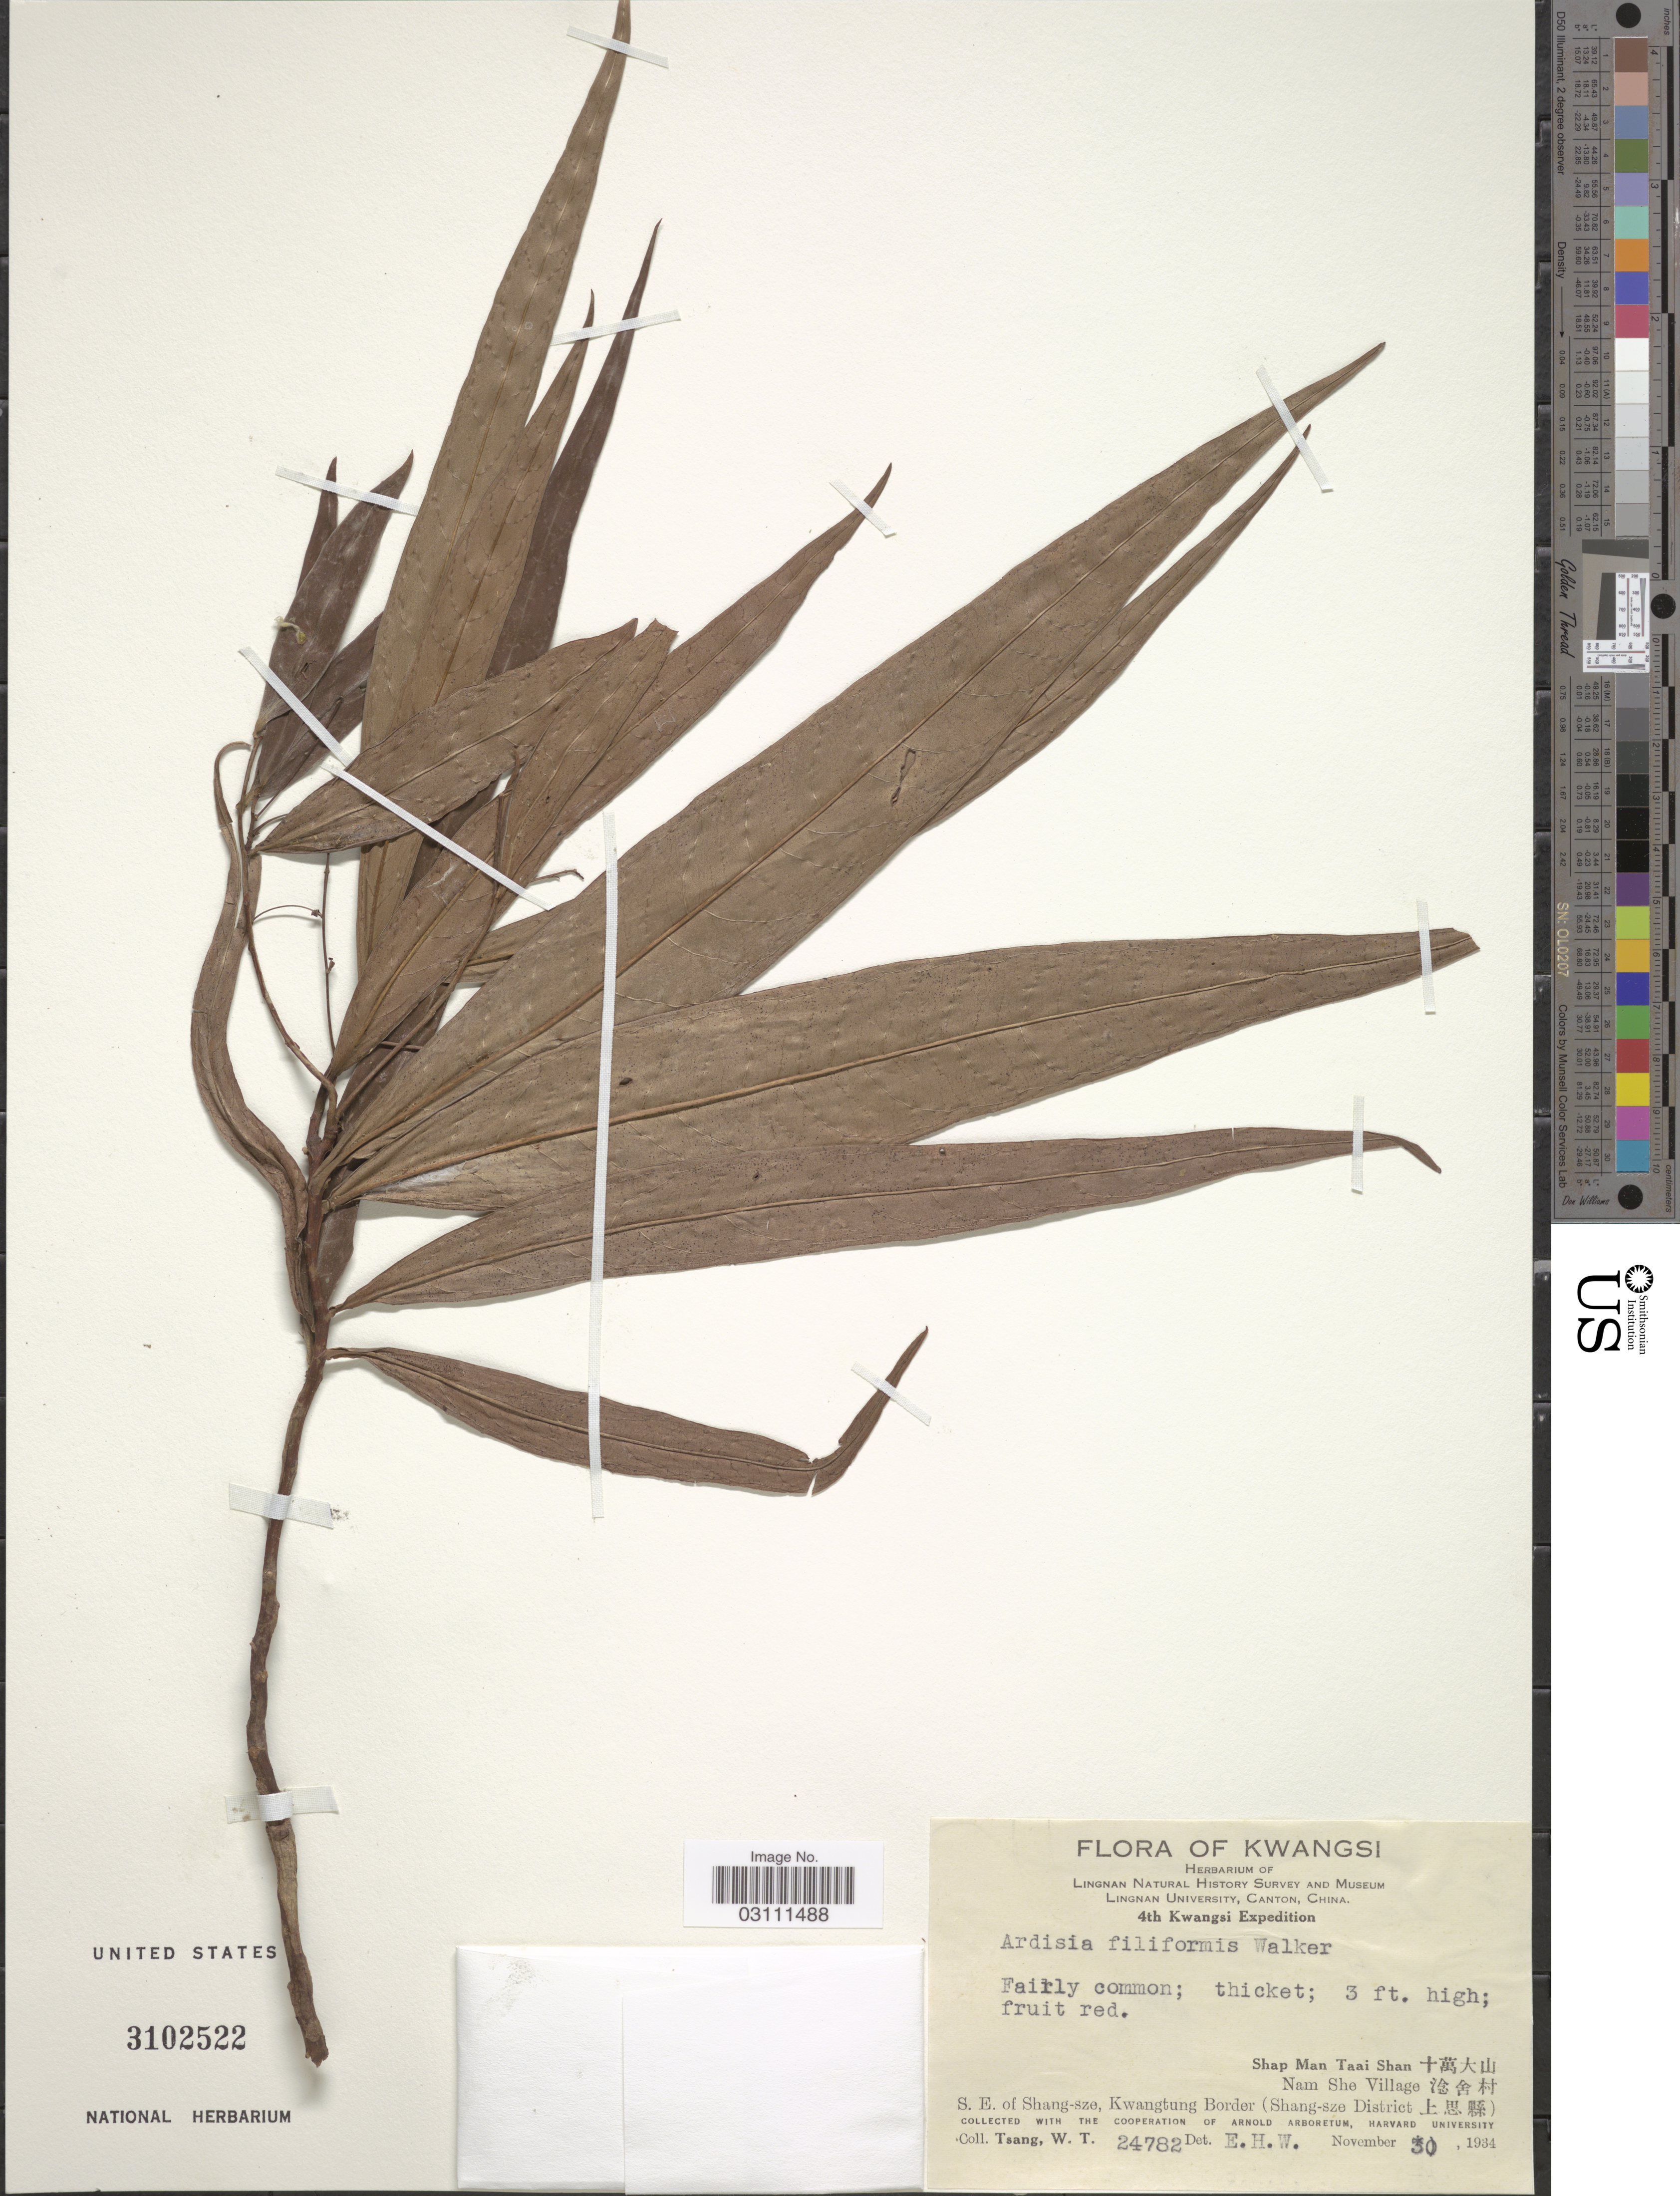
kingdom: Plantae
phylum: Tracheophyta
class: Magnoliopsida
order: Ericales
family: Primulaceae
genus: Ardisia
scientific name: Ardisia filiformis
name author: E. Walker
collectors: W. T. Tsang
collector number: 24782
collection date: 1934-11-30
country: China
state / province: Guangxi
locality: Kwangsi, Shap Man Taai Shan, Nam She Village, S.E. of Shang-sze, Kwangtung Border (Shang-sze District).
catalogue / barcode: US 3102522